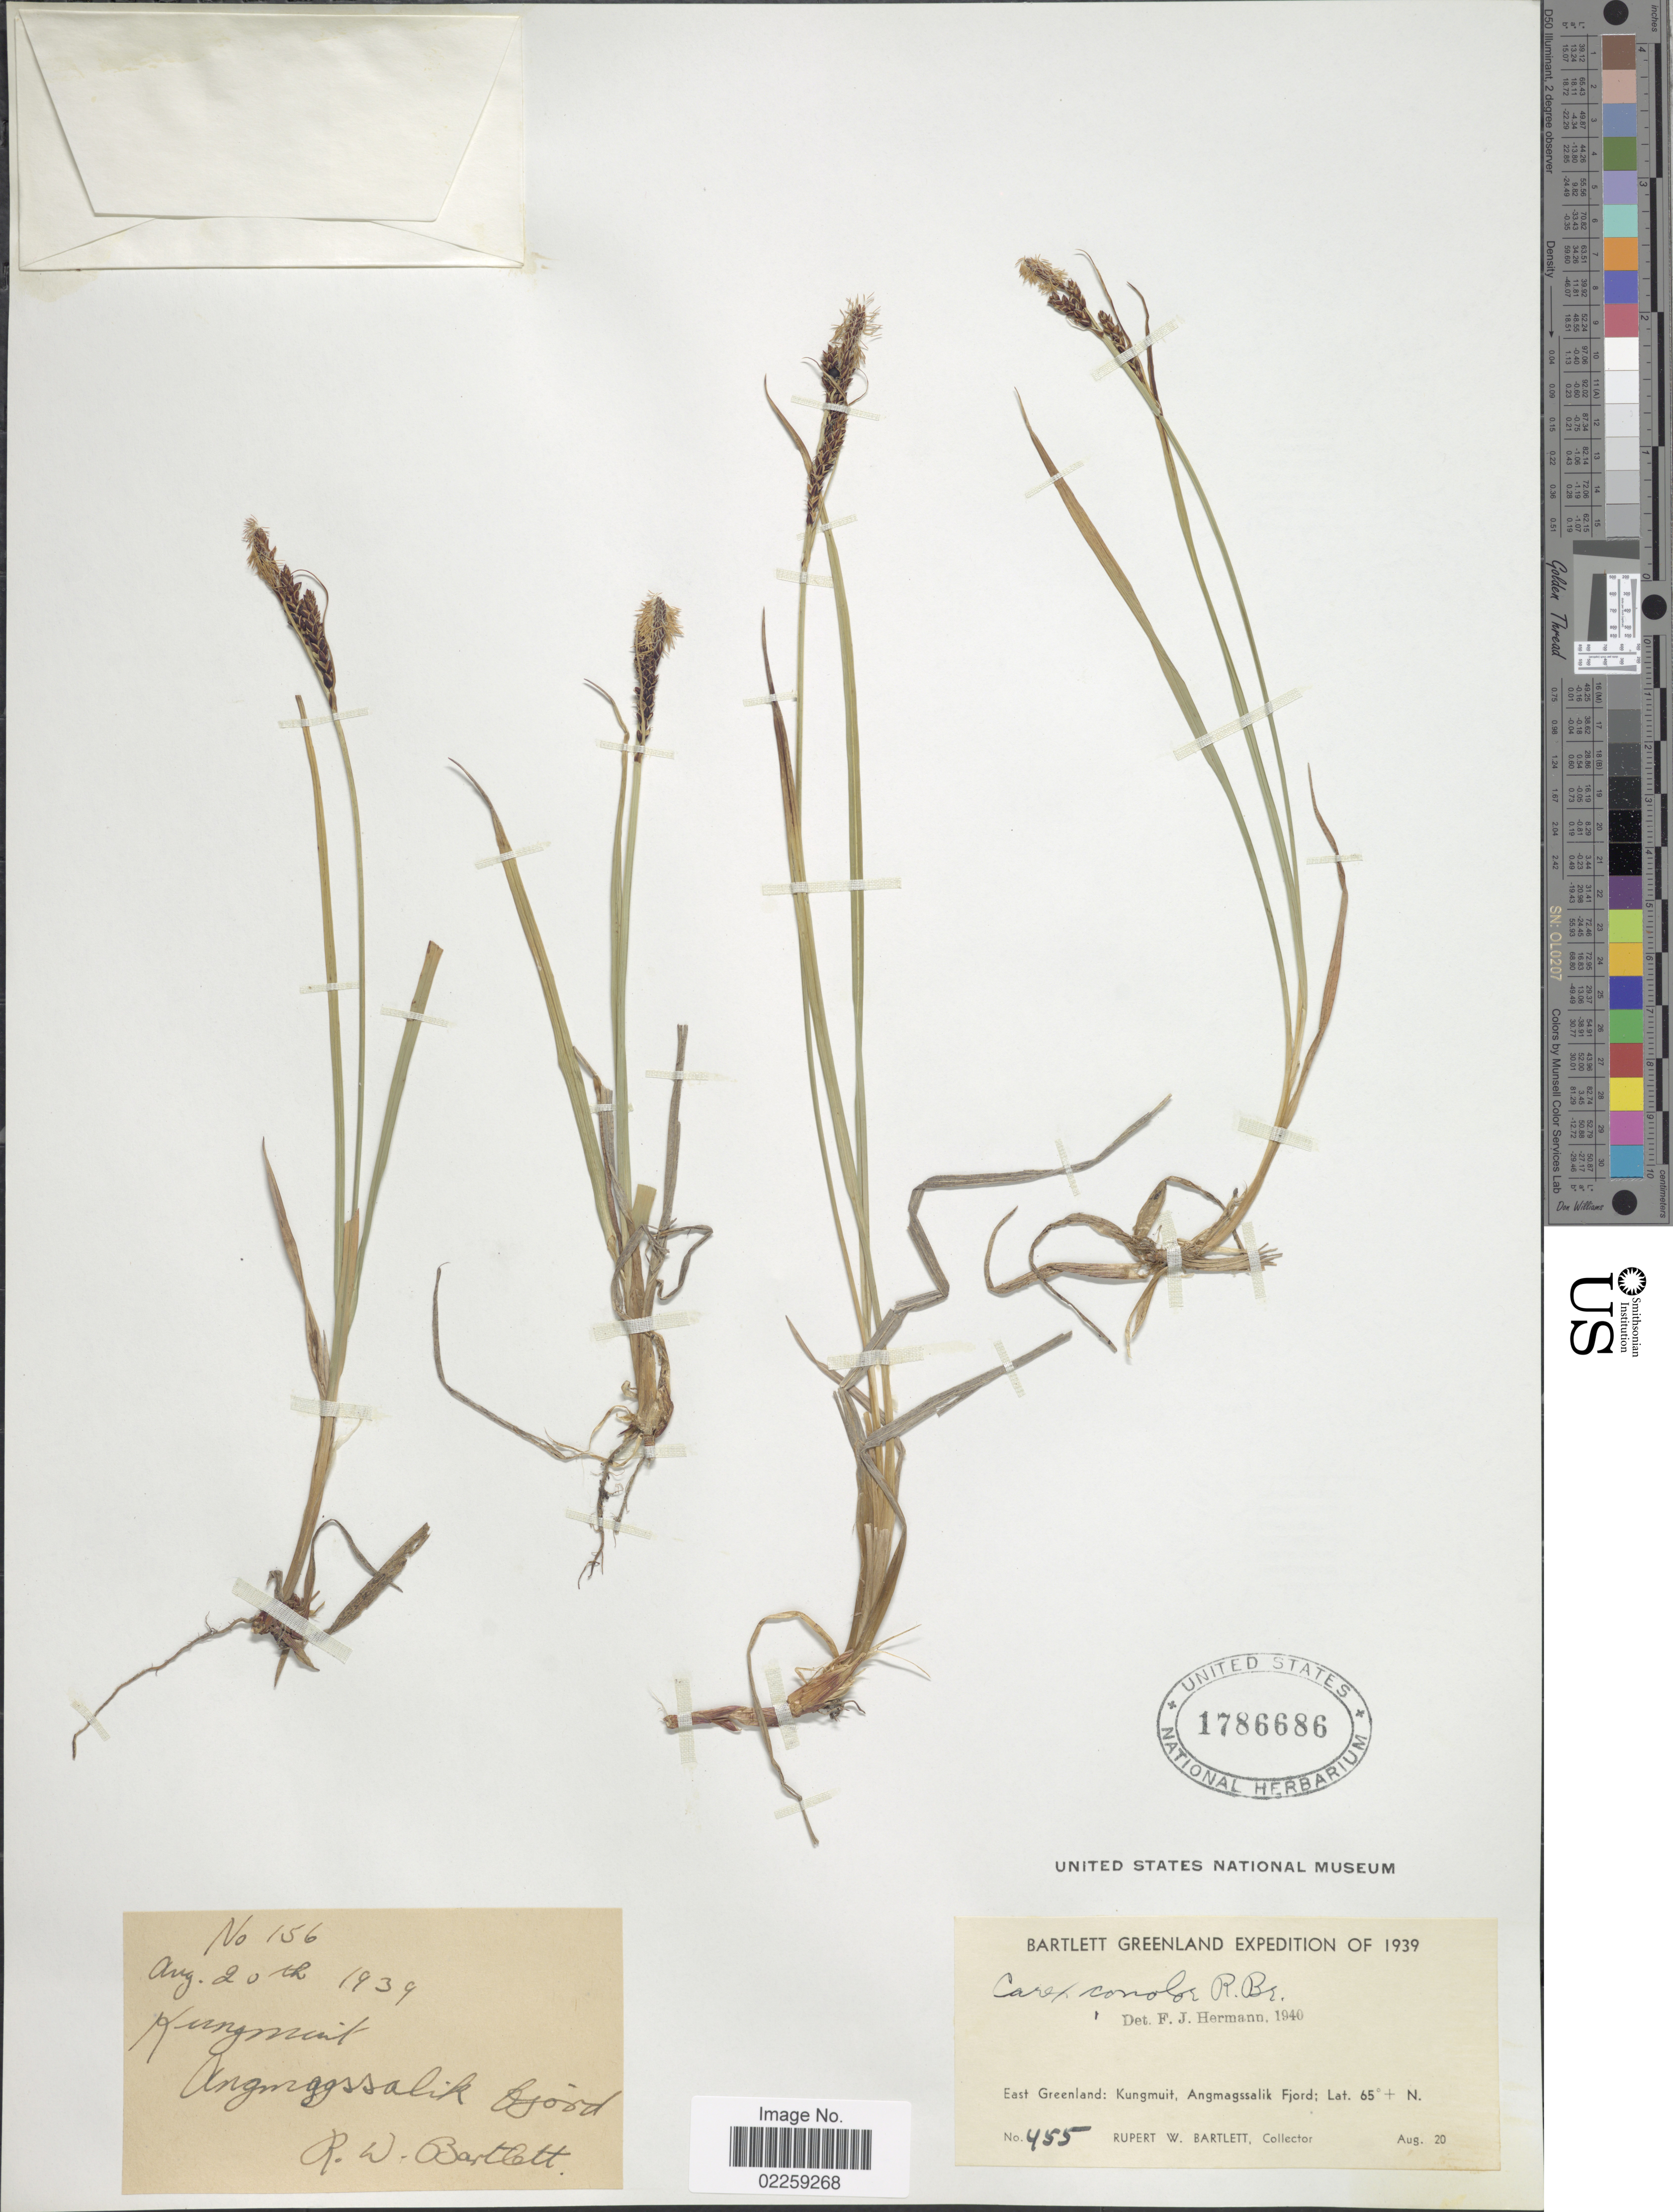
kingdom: Plantae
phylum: Tracheophyta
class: Liliopsida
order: Poales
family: Cyperaceae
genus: Carex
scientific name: Carex bigelowii subsp. bigelowii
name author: Torr. ex Schwein.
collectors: R. W. Bartlett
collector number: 156/455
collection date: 1939-08-20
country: Greenland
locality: East Greenland: Kungmuit, Angmagssalik Fjord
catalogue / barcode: US 1786686